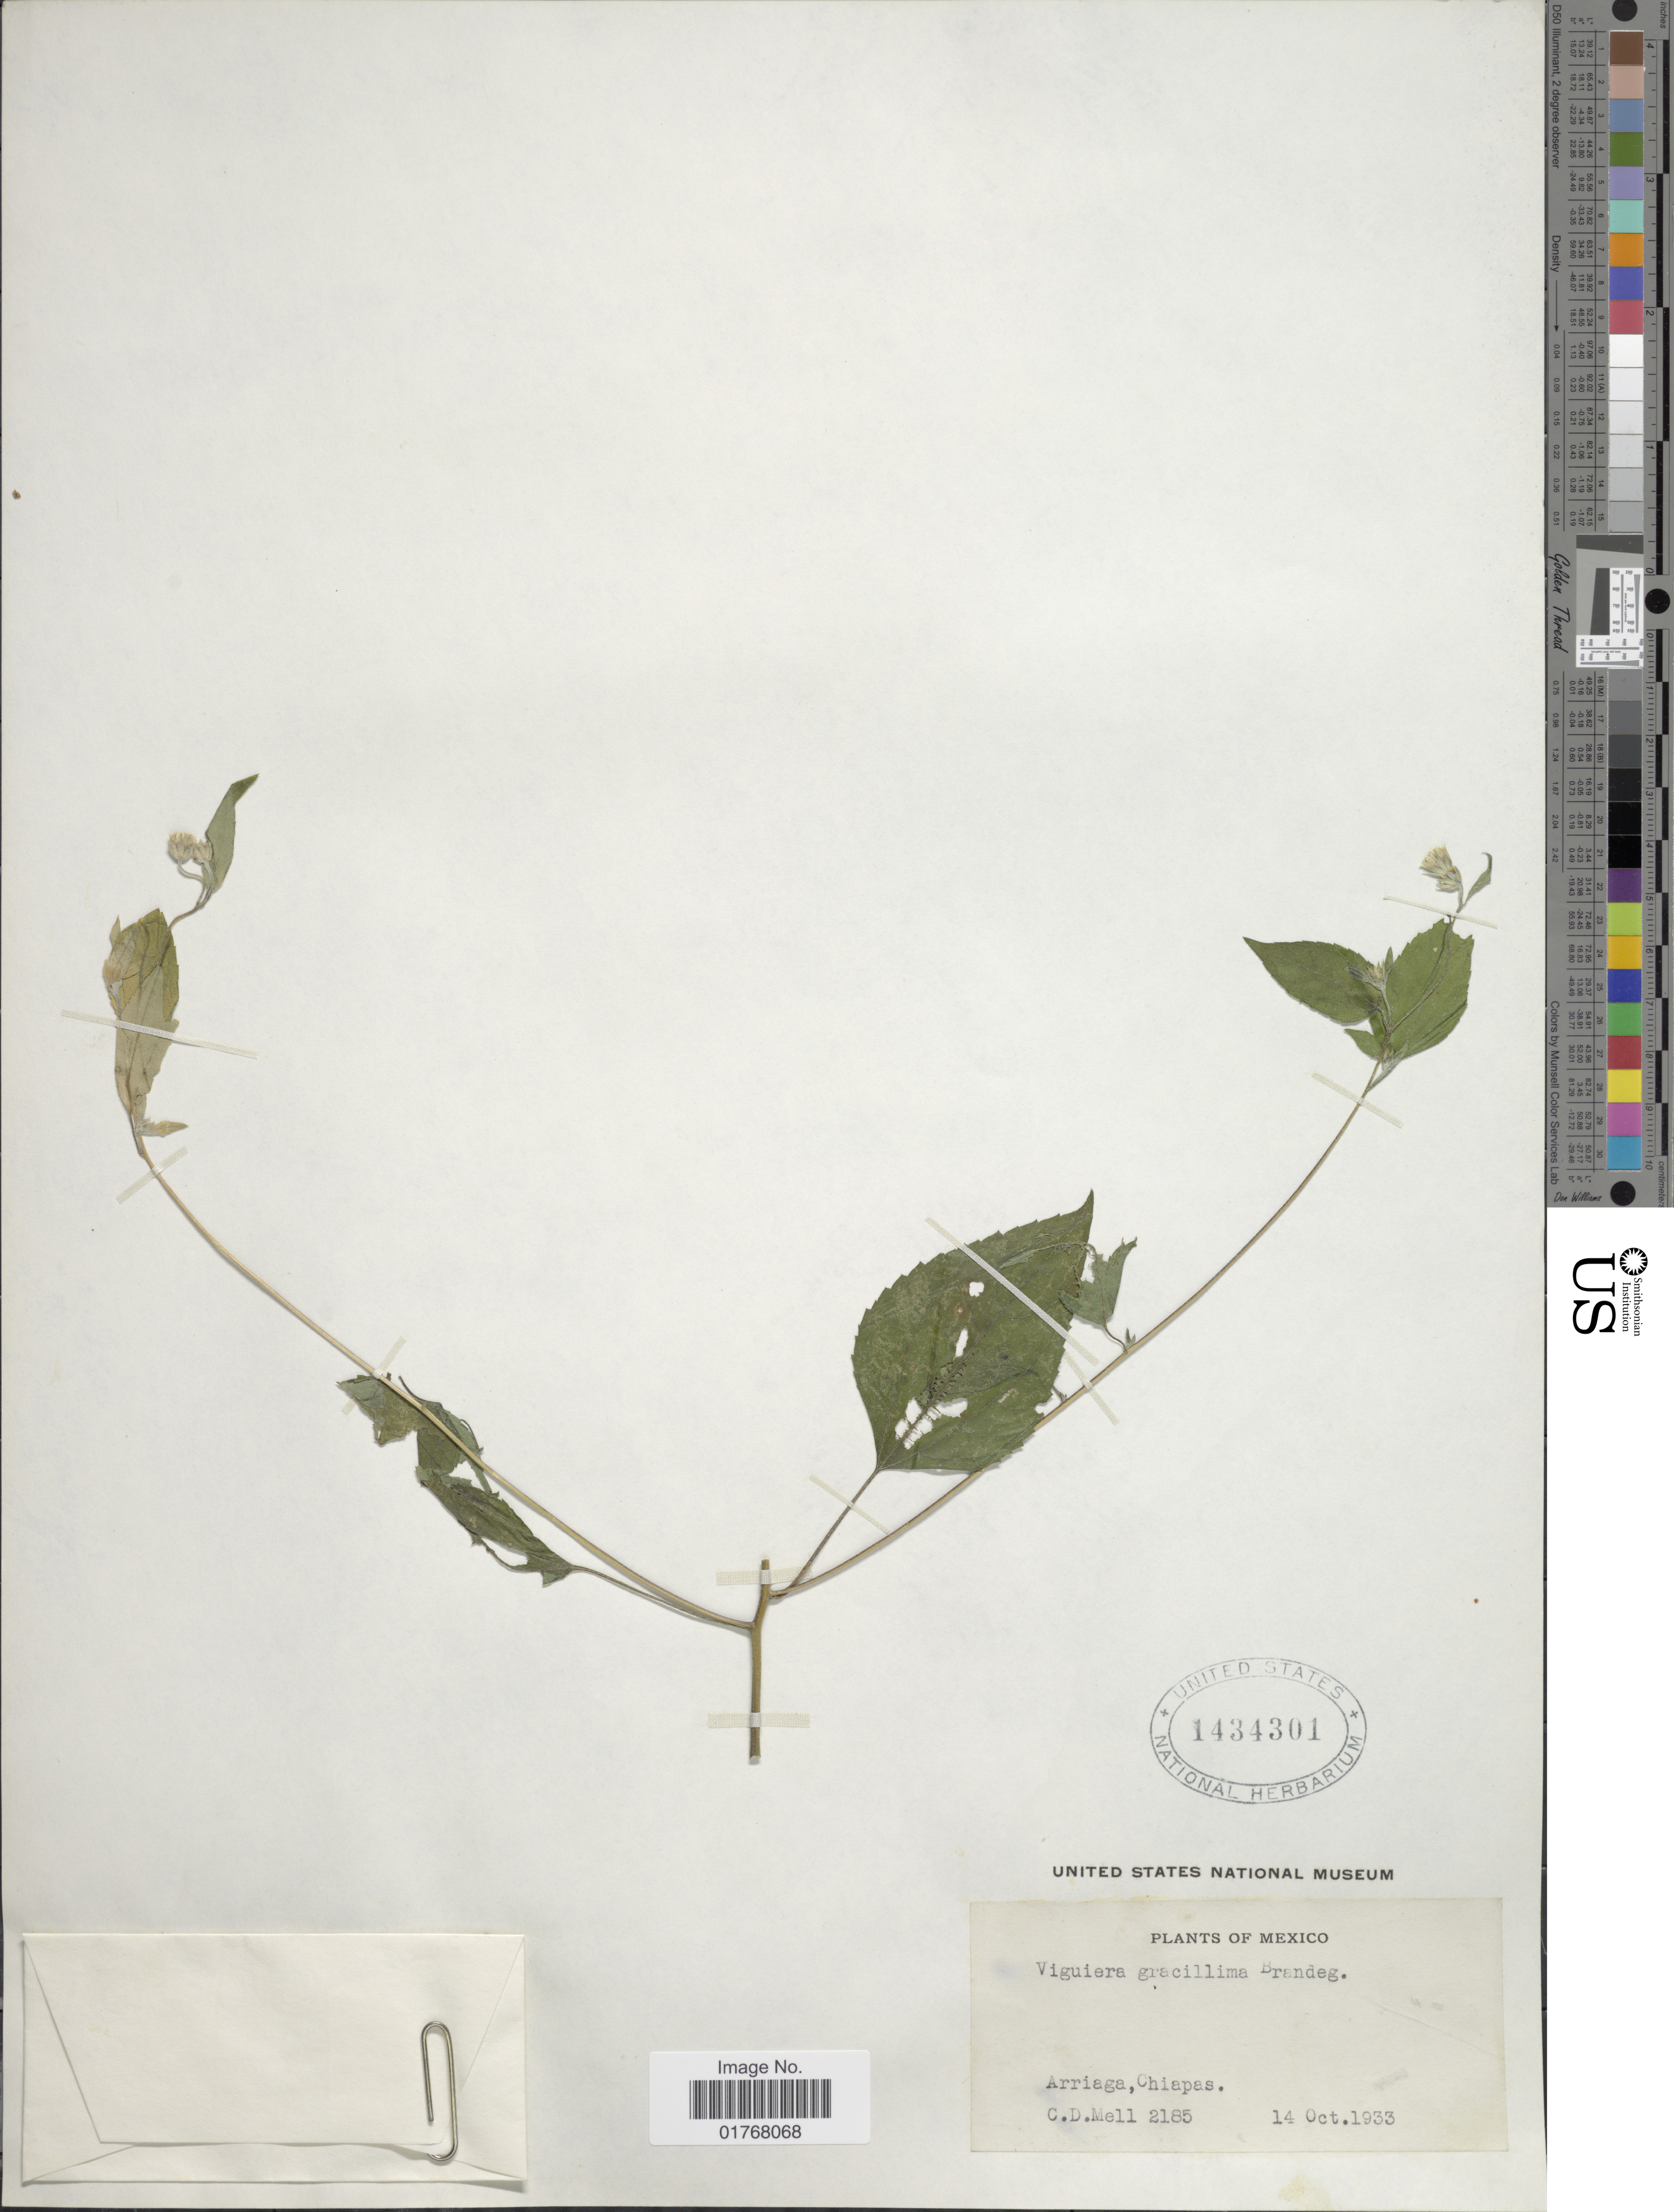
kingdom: Plantae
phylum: Tracheophyta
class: Magnoliopsida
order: Asterales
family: Asteraceae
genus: Viguiera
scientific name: Viguiera gracillima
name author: Brandegee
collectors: C. D. Mell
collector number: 2185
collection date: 1933-10-14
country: Mexico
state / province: Chiapas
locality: Arriaga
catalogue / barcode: US 1434301